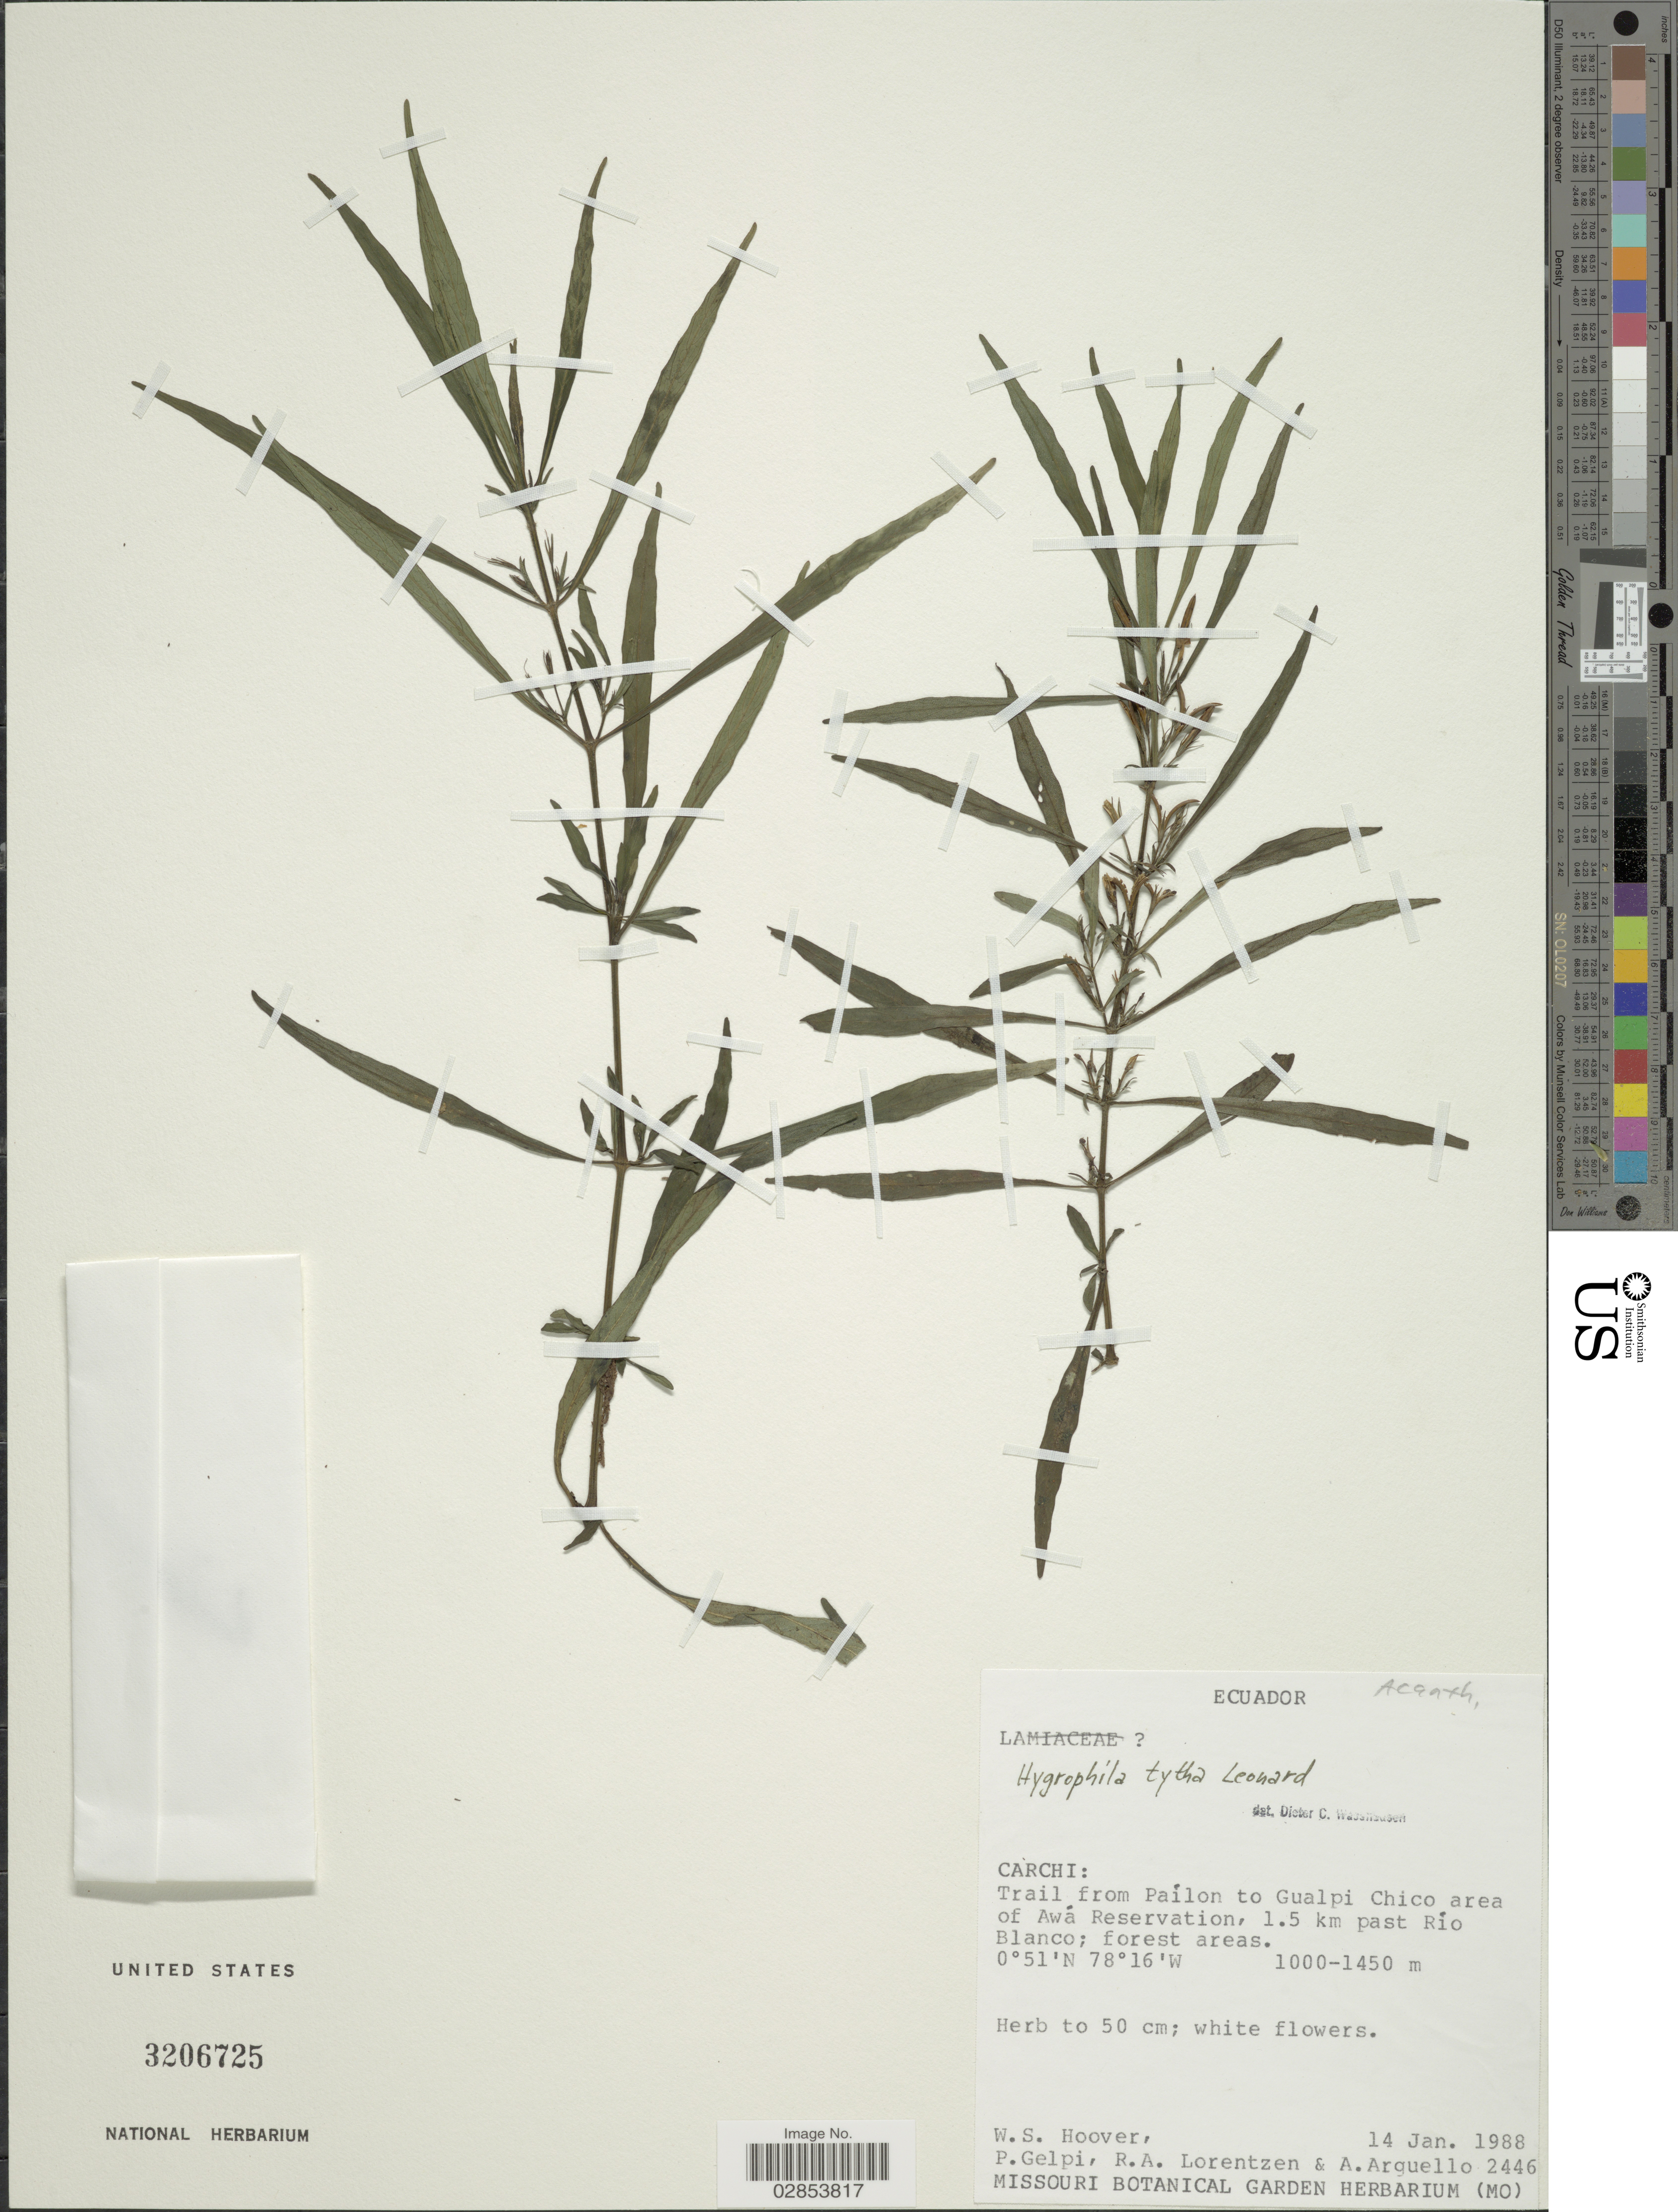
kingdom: Plantae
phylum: Tracheophyta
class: Magnoliopsida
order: Lamiales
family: Acanthaceae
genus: Hygrophila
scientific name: Hygrophila costata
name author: Nees & T. Nees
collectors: W. S. Hoover, P. Gelpi, R. Lorentzen & A. Arguello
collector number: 2446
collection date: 1988-01-14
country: Ecuador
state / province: Carchi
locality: Trail from Paílon to Gualpi Chico area of Awá Reservation, 1.5 km past Río Blanco.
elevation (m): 1000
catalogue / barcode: US 3206725